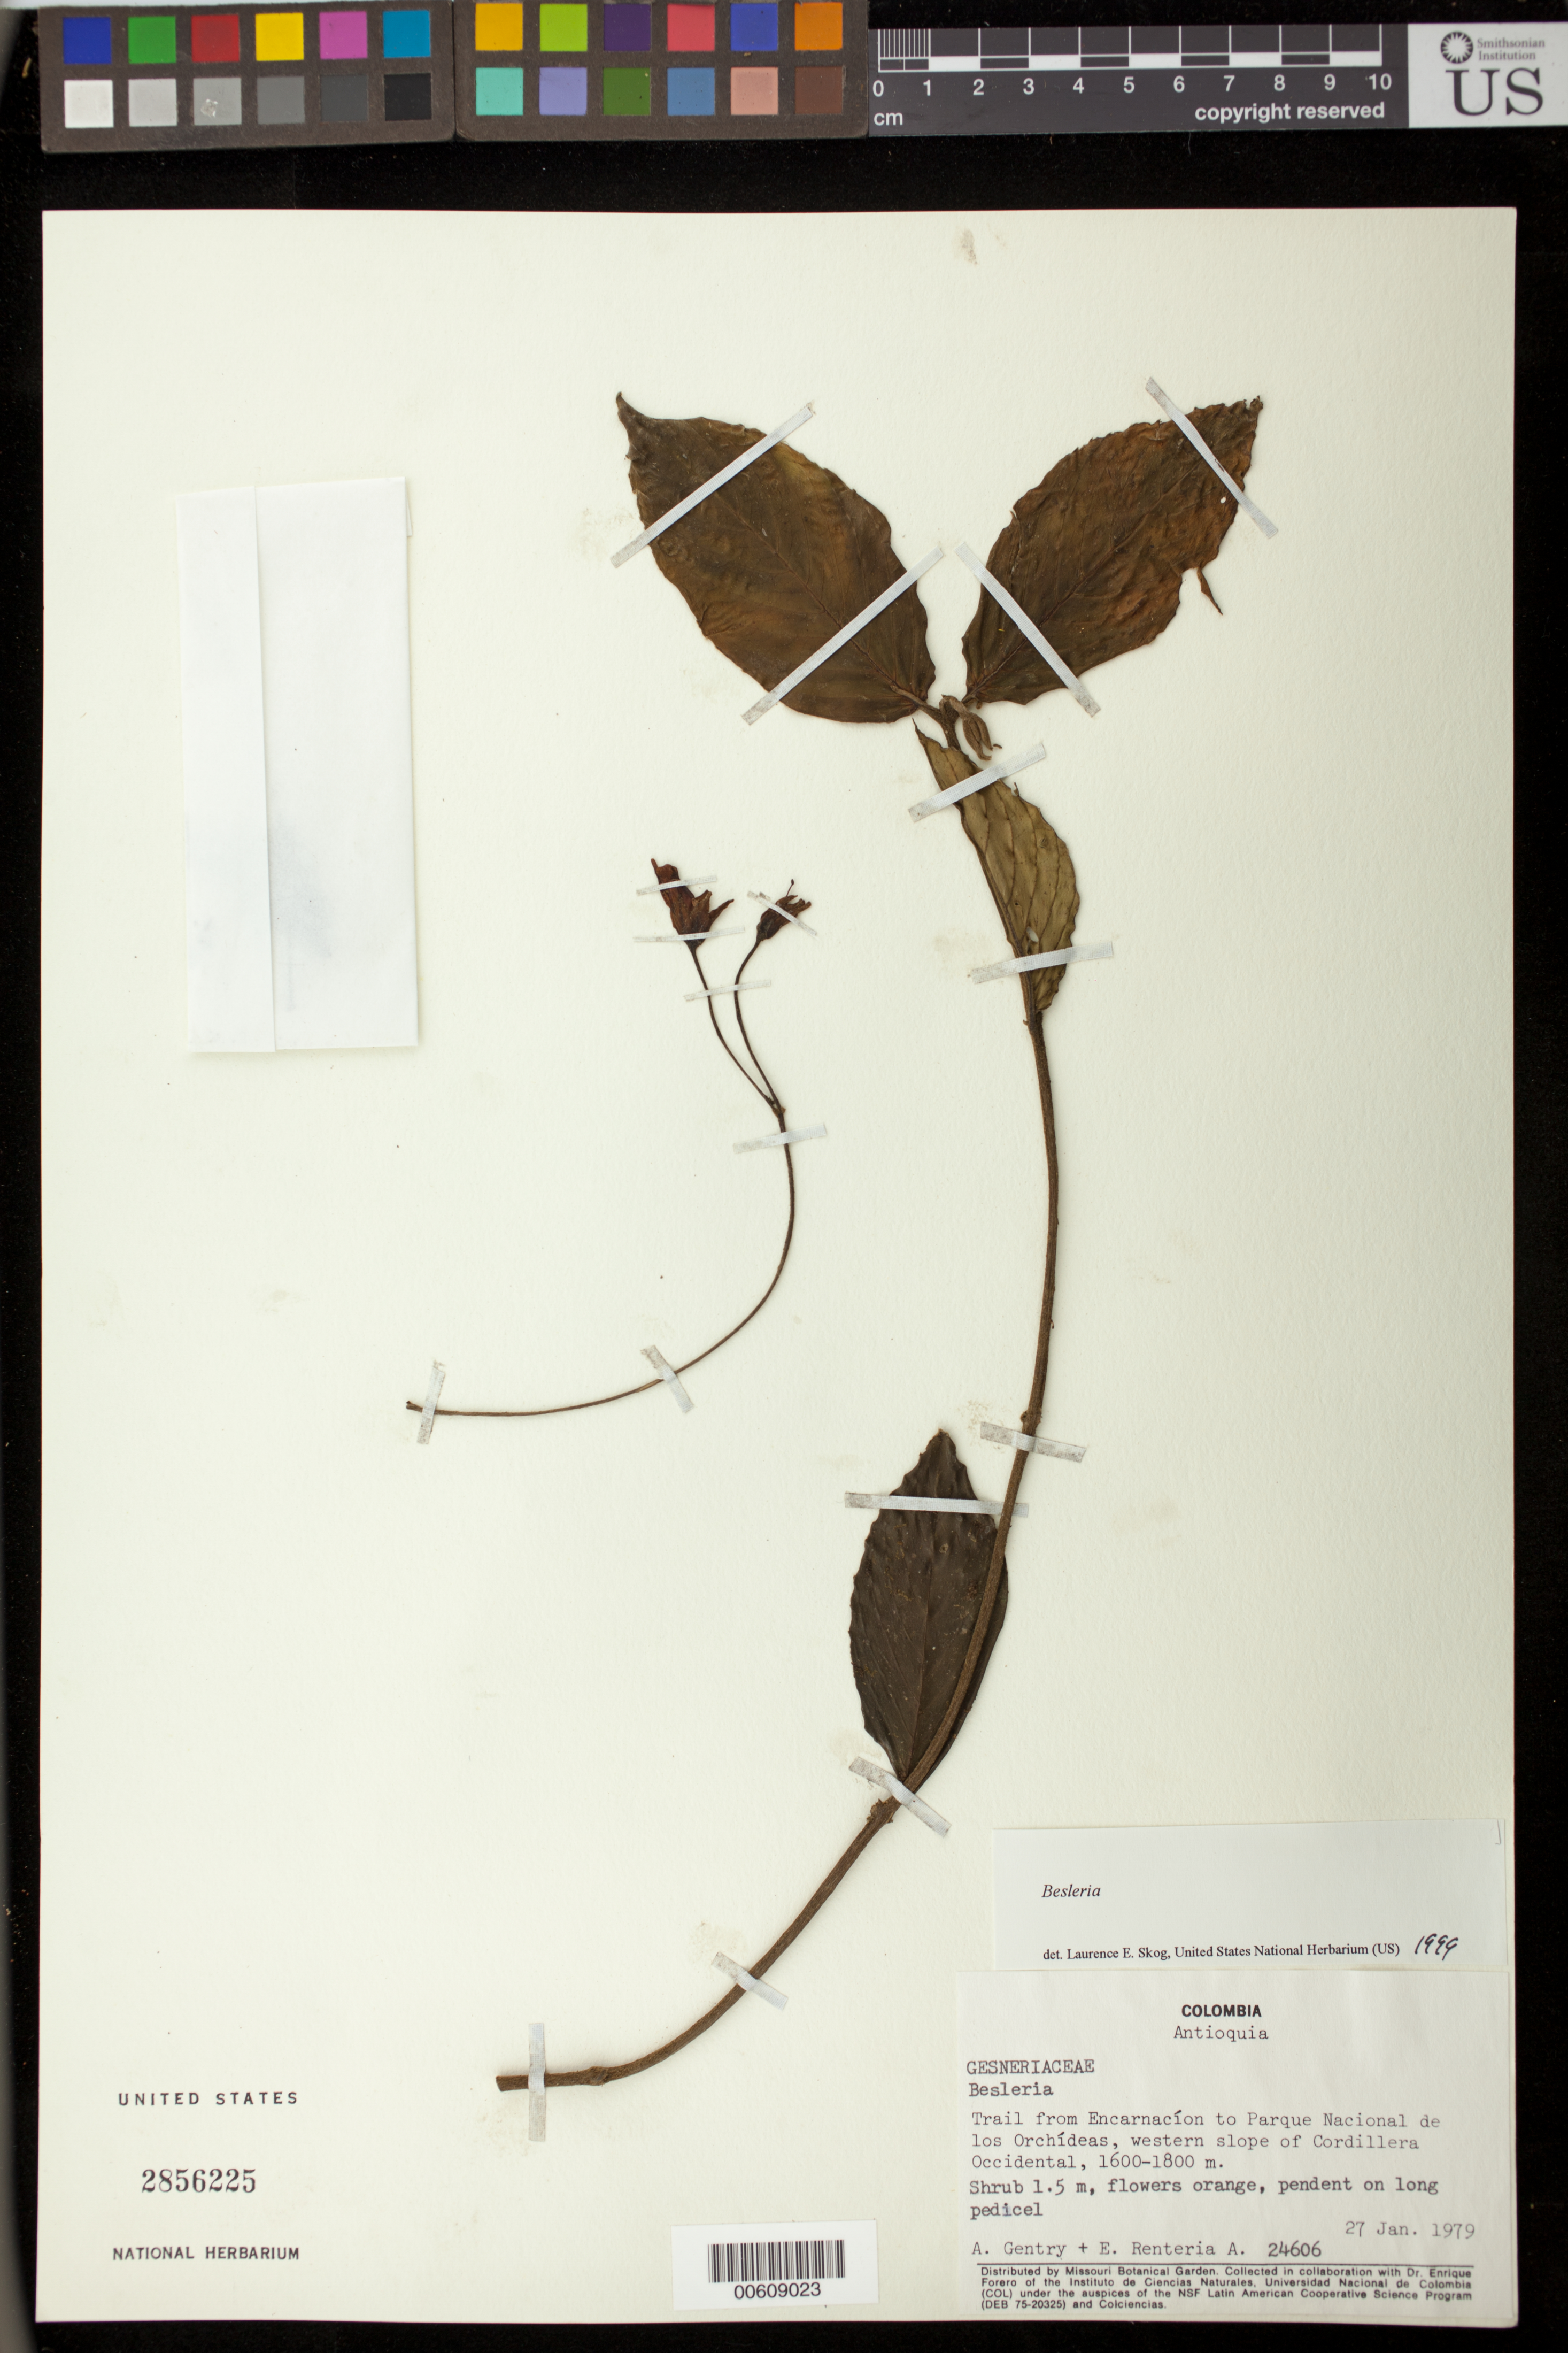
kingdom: Plantae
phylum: Tracheophyta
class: Magnoliopsida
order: Lamiales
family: Gesneriaceae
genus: Besleria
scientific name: Besleria sp.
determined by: Skog, Laurence E.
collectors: A. H. Gentry & E. Renteria A.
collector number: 24606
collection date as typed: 27 Jan 1979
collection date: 1979-01-27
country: Colombia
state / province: Antioquia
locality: Trail from Encarnación to Parque Nacional de Los Orchídeas, western slope of Cordillera Occidental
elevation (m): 1600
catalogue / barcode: US 2856225